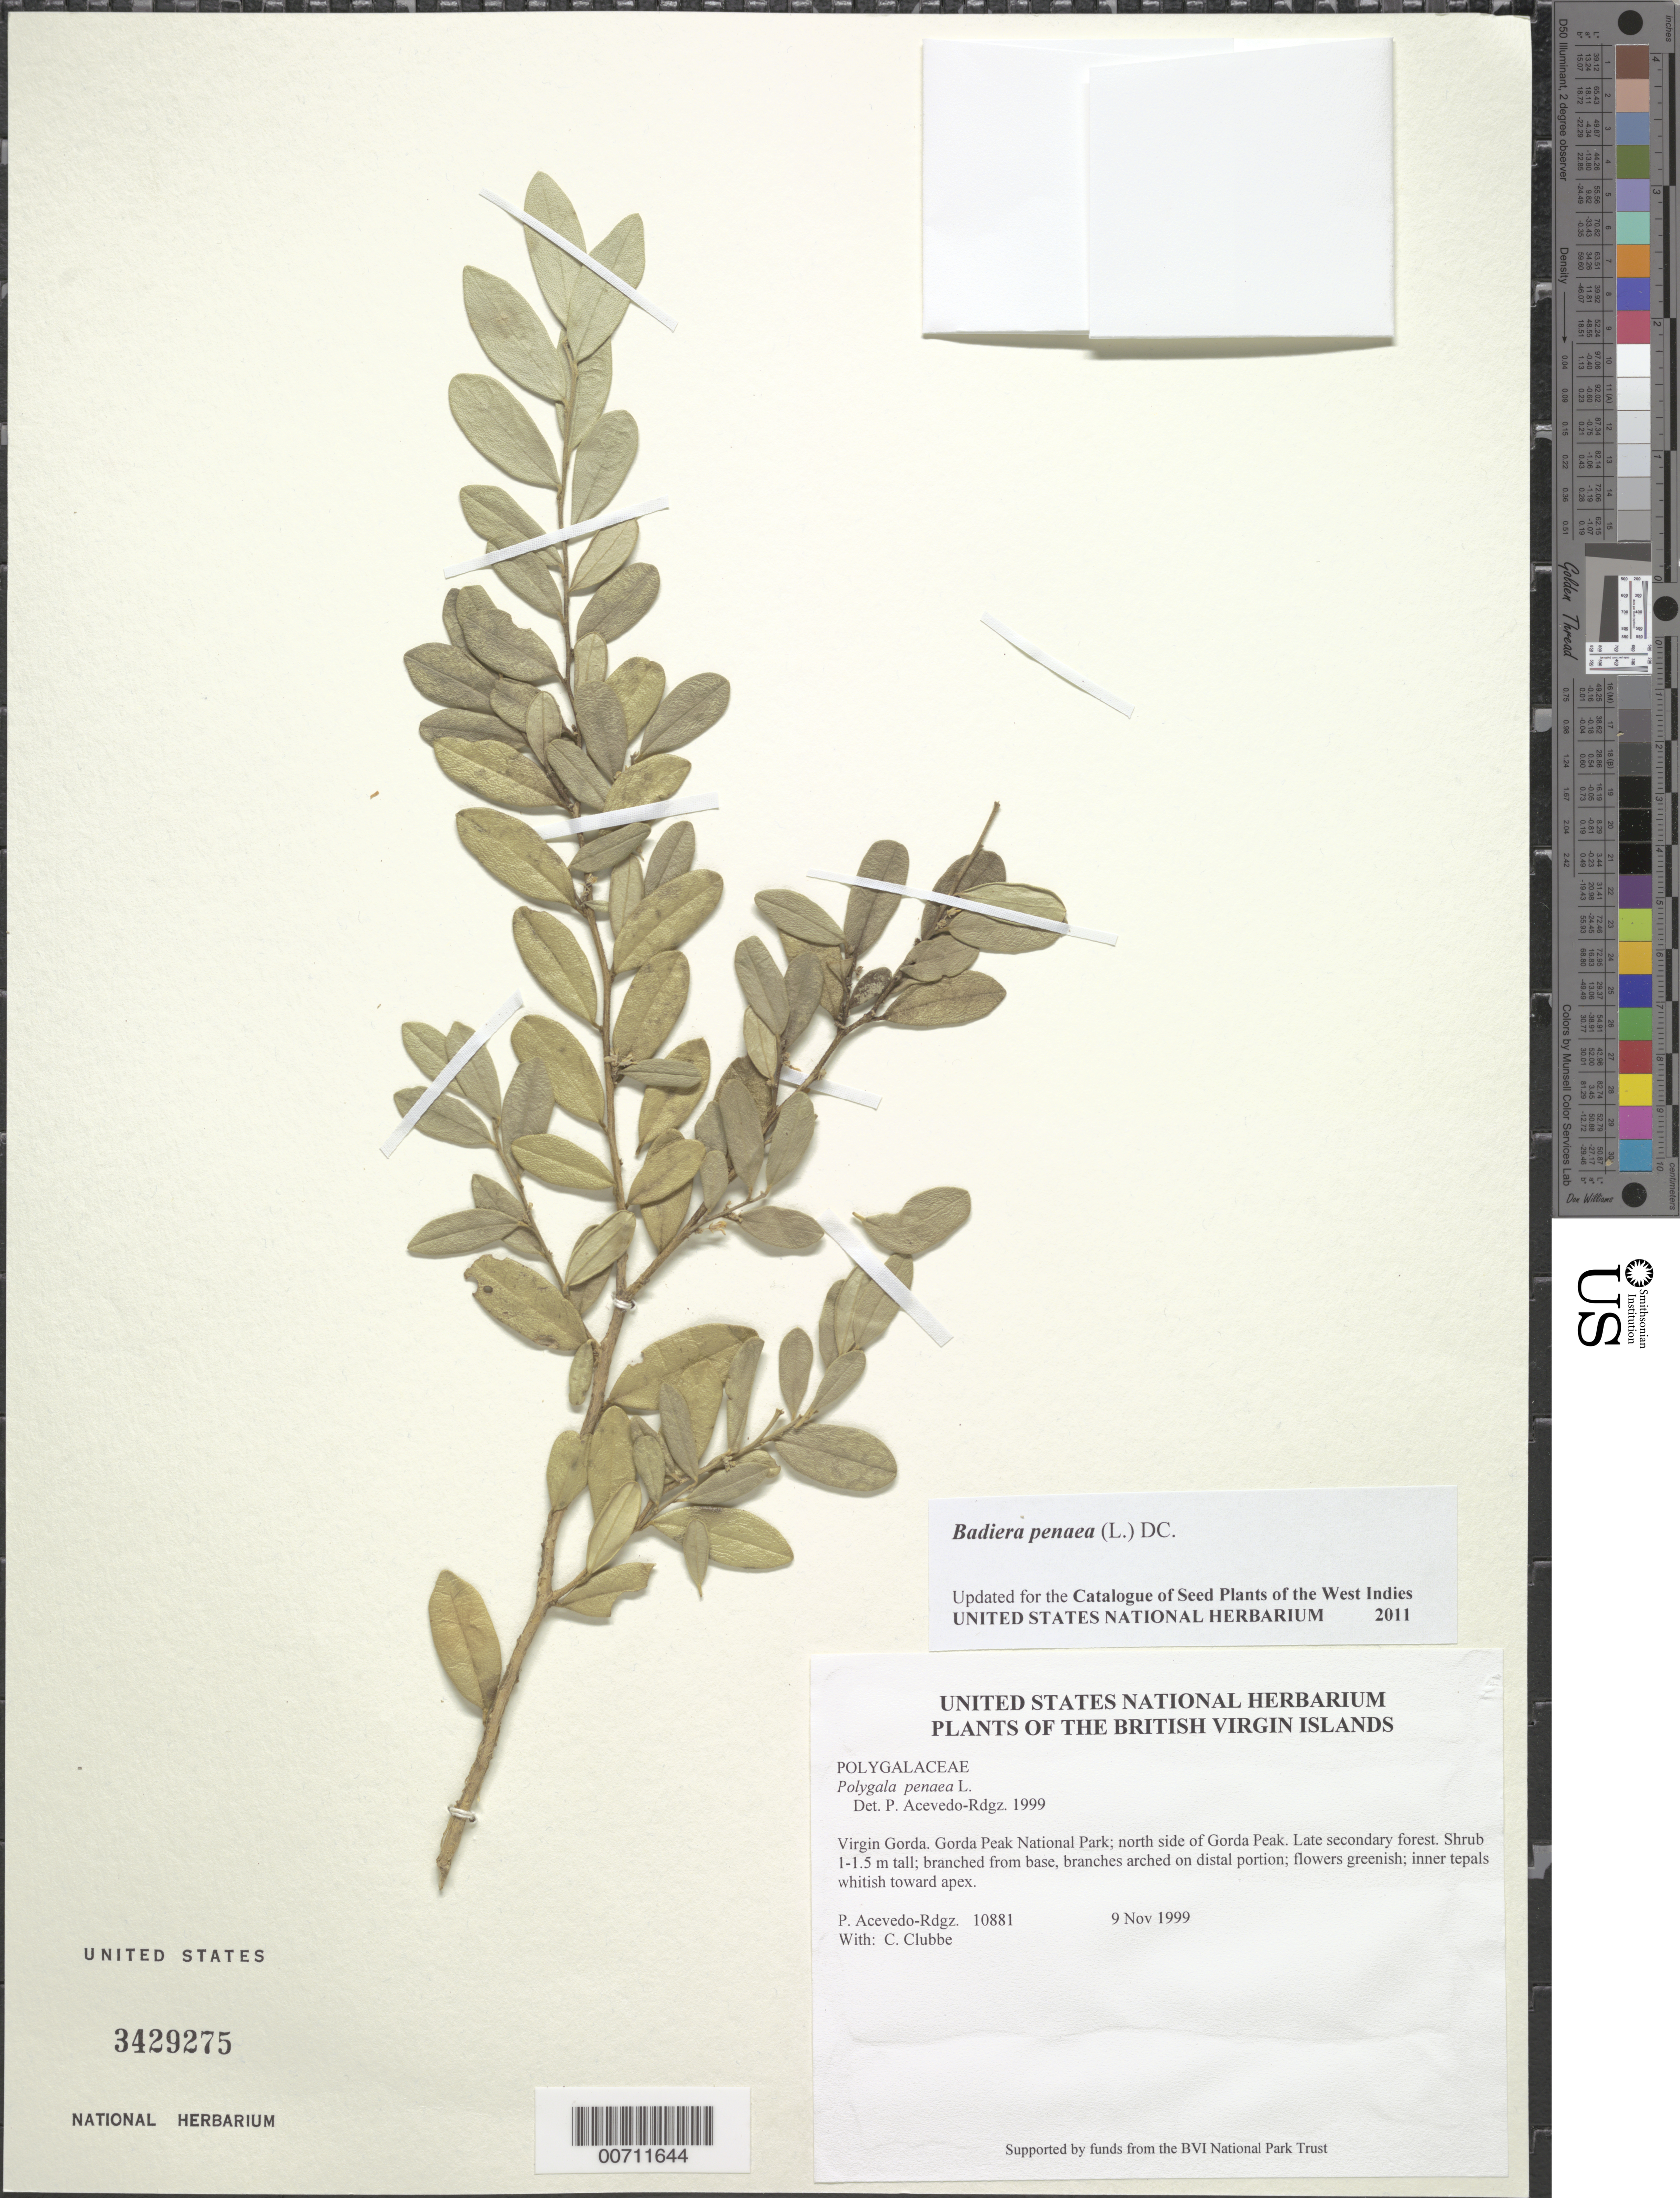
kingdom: Plantae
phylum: Tracheophyta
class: Magnoliopsida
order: Fabales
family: Polygalaceae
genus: Badiera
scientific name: Badiera penaea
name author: (L.) DC.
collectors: P. Acevedo-Rodr., C. Clubbe, M. Gillman & C. Hankamer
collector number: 10881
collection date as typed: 09 Nov 1999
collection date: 1999-11-09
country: British Virgin Islands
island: Virgin Gorda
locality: Gorda Peak National Park; north side of Gorda Peak.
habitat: Late secondary forest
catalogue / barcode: US 3429275